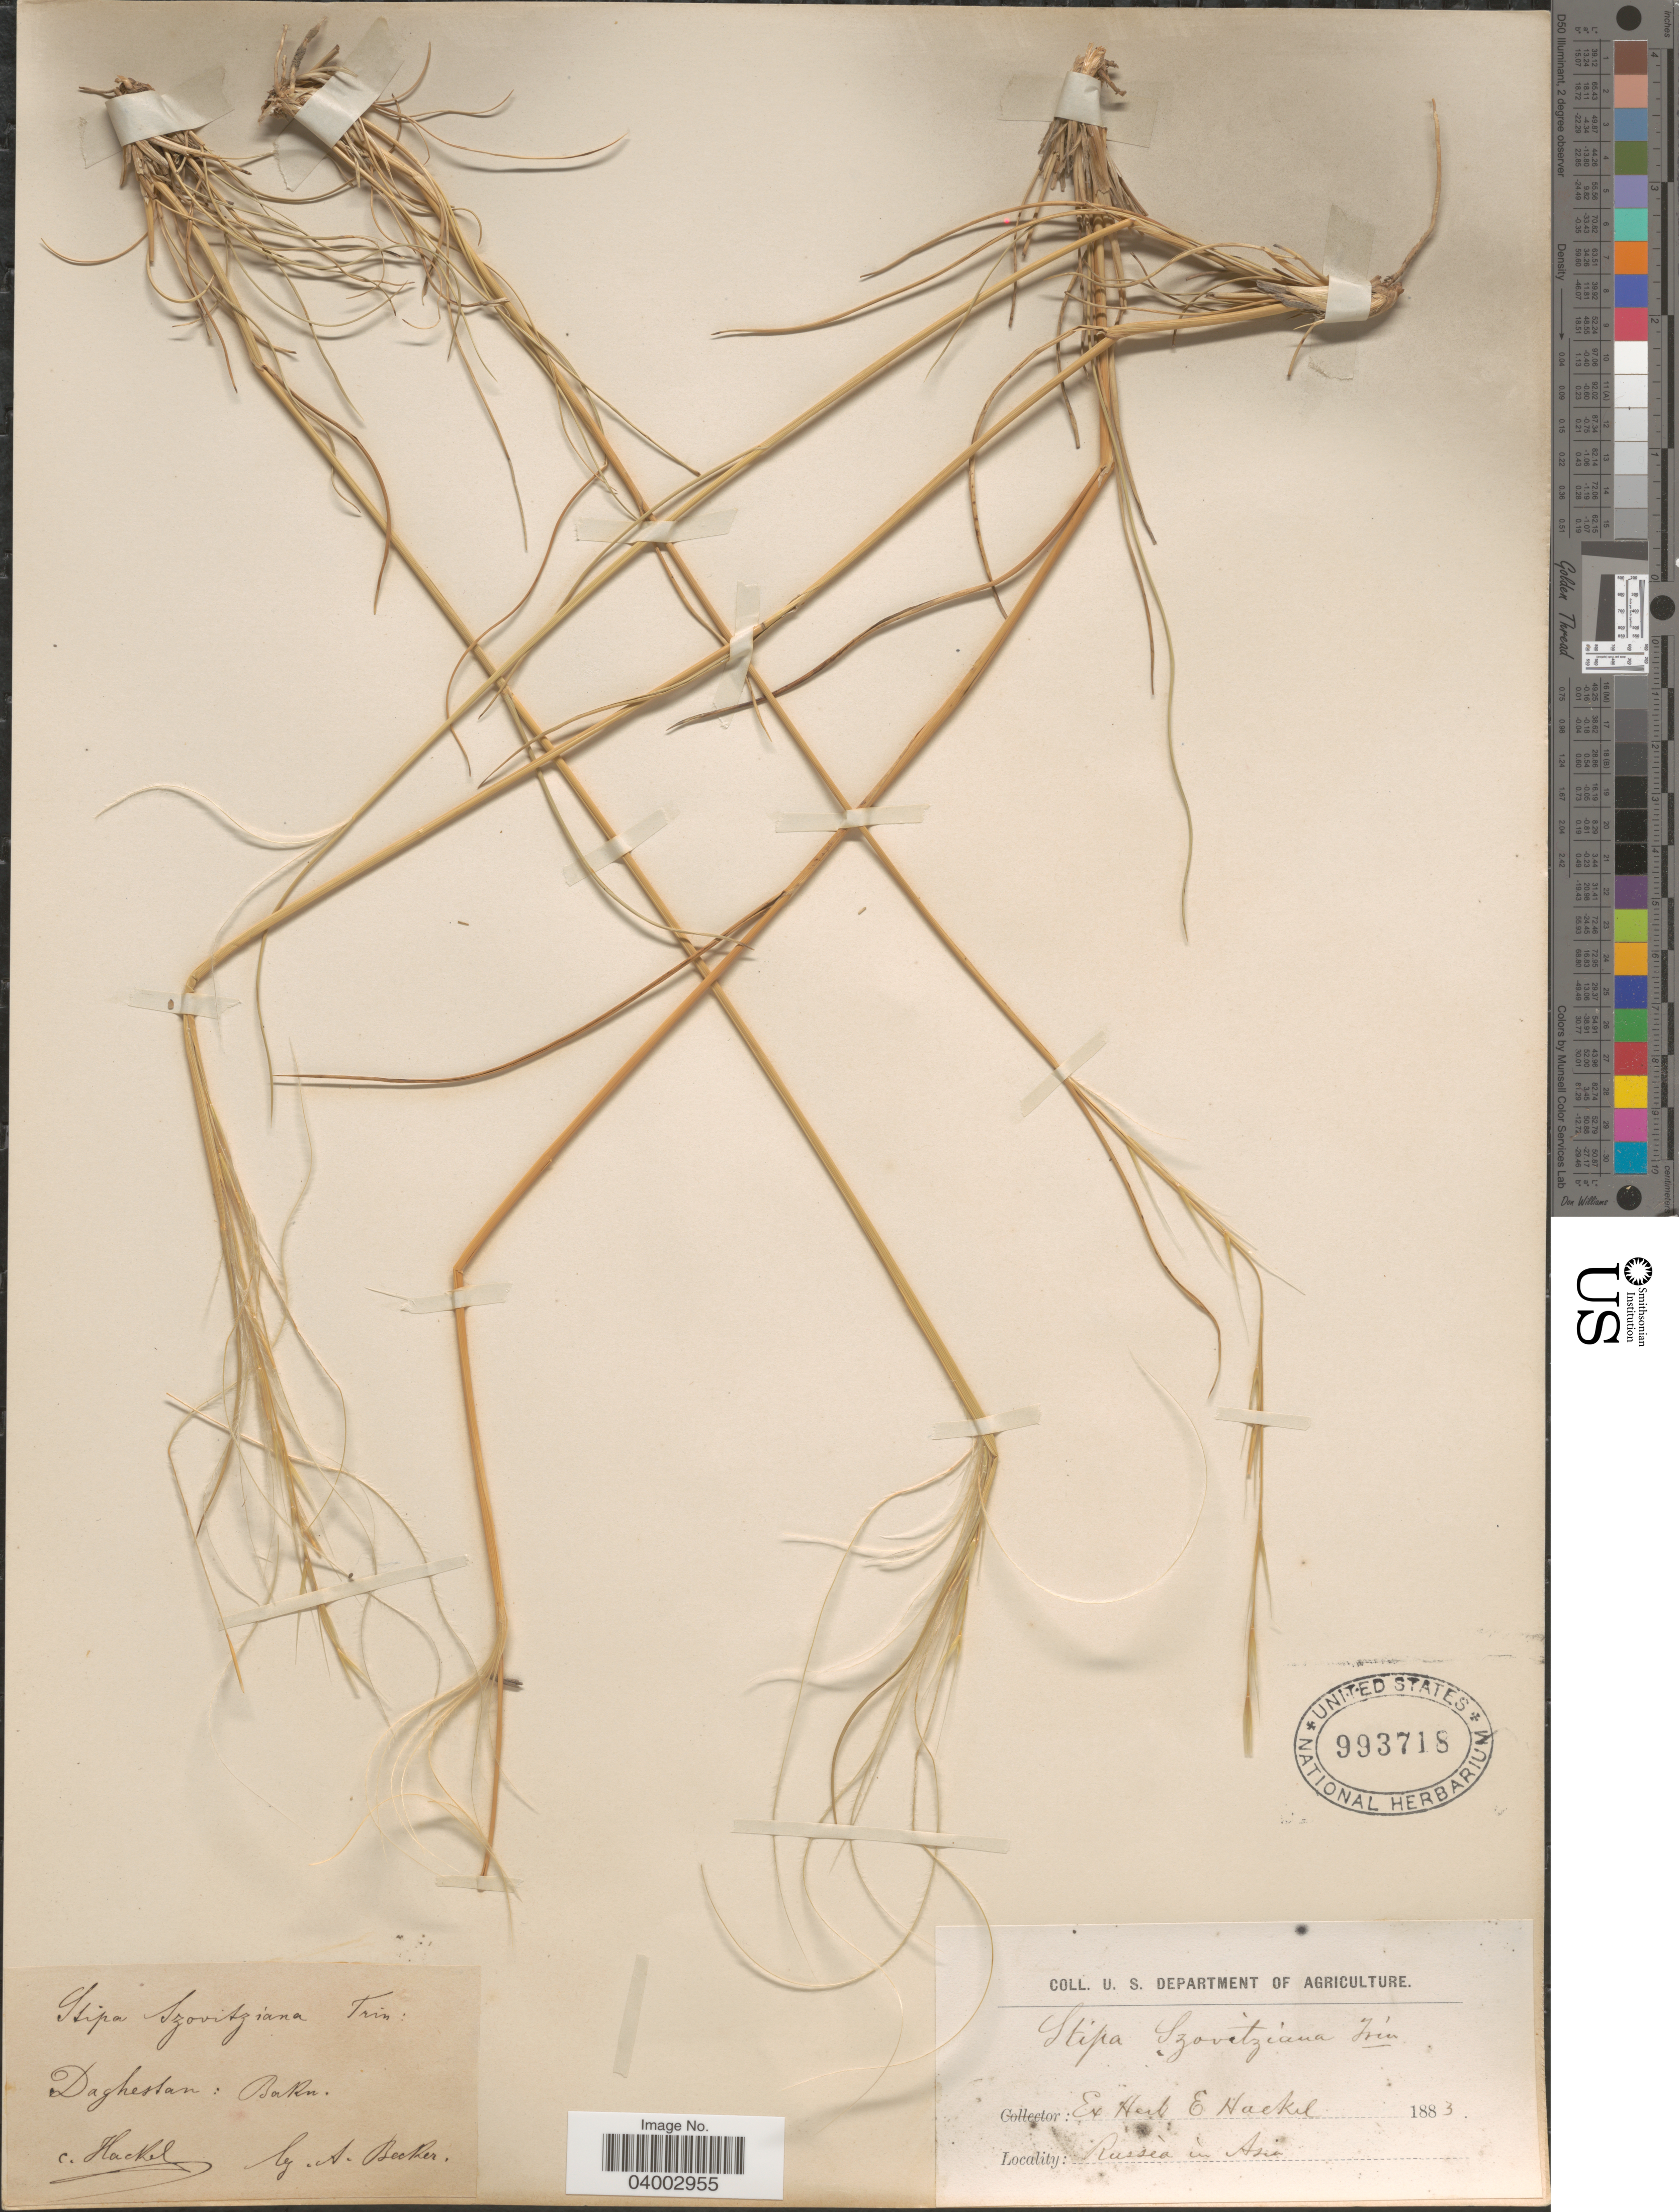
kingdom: Plantae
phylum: Tracheophyta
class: Liliopsida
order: Poales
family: Poaceae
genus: Stipa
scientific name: Stipa szovitsiana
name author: (Trin. & Rupr.) Griseb.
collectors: A. Becker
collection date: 1883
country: Russian Federation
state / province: Dagestan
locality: Daghestan : Baku. Russia in Asia.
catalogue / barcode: US 993718